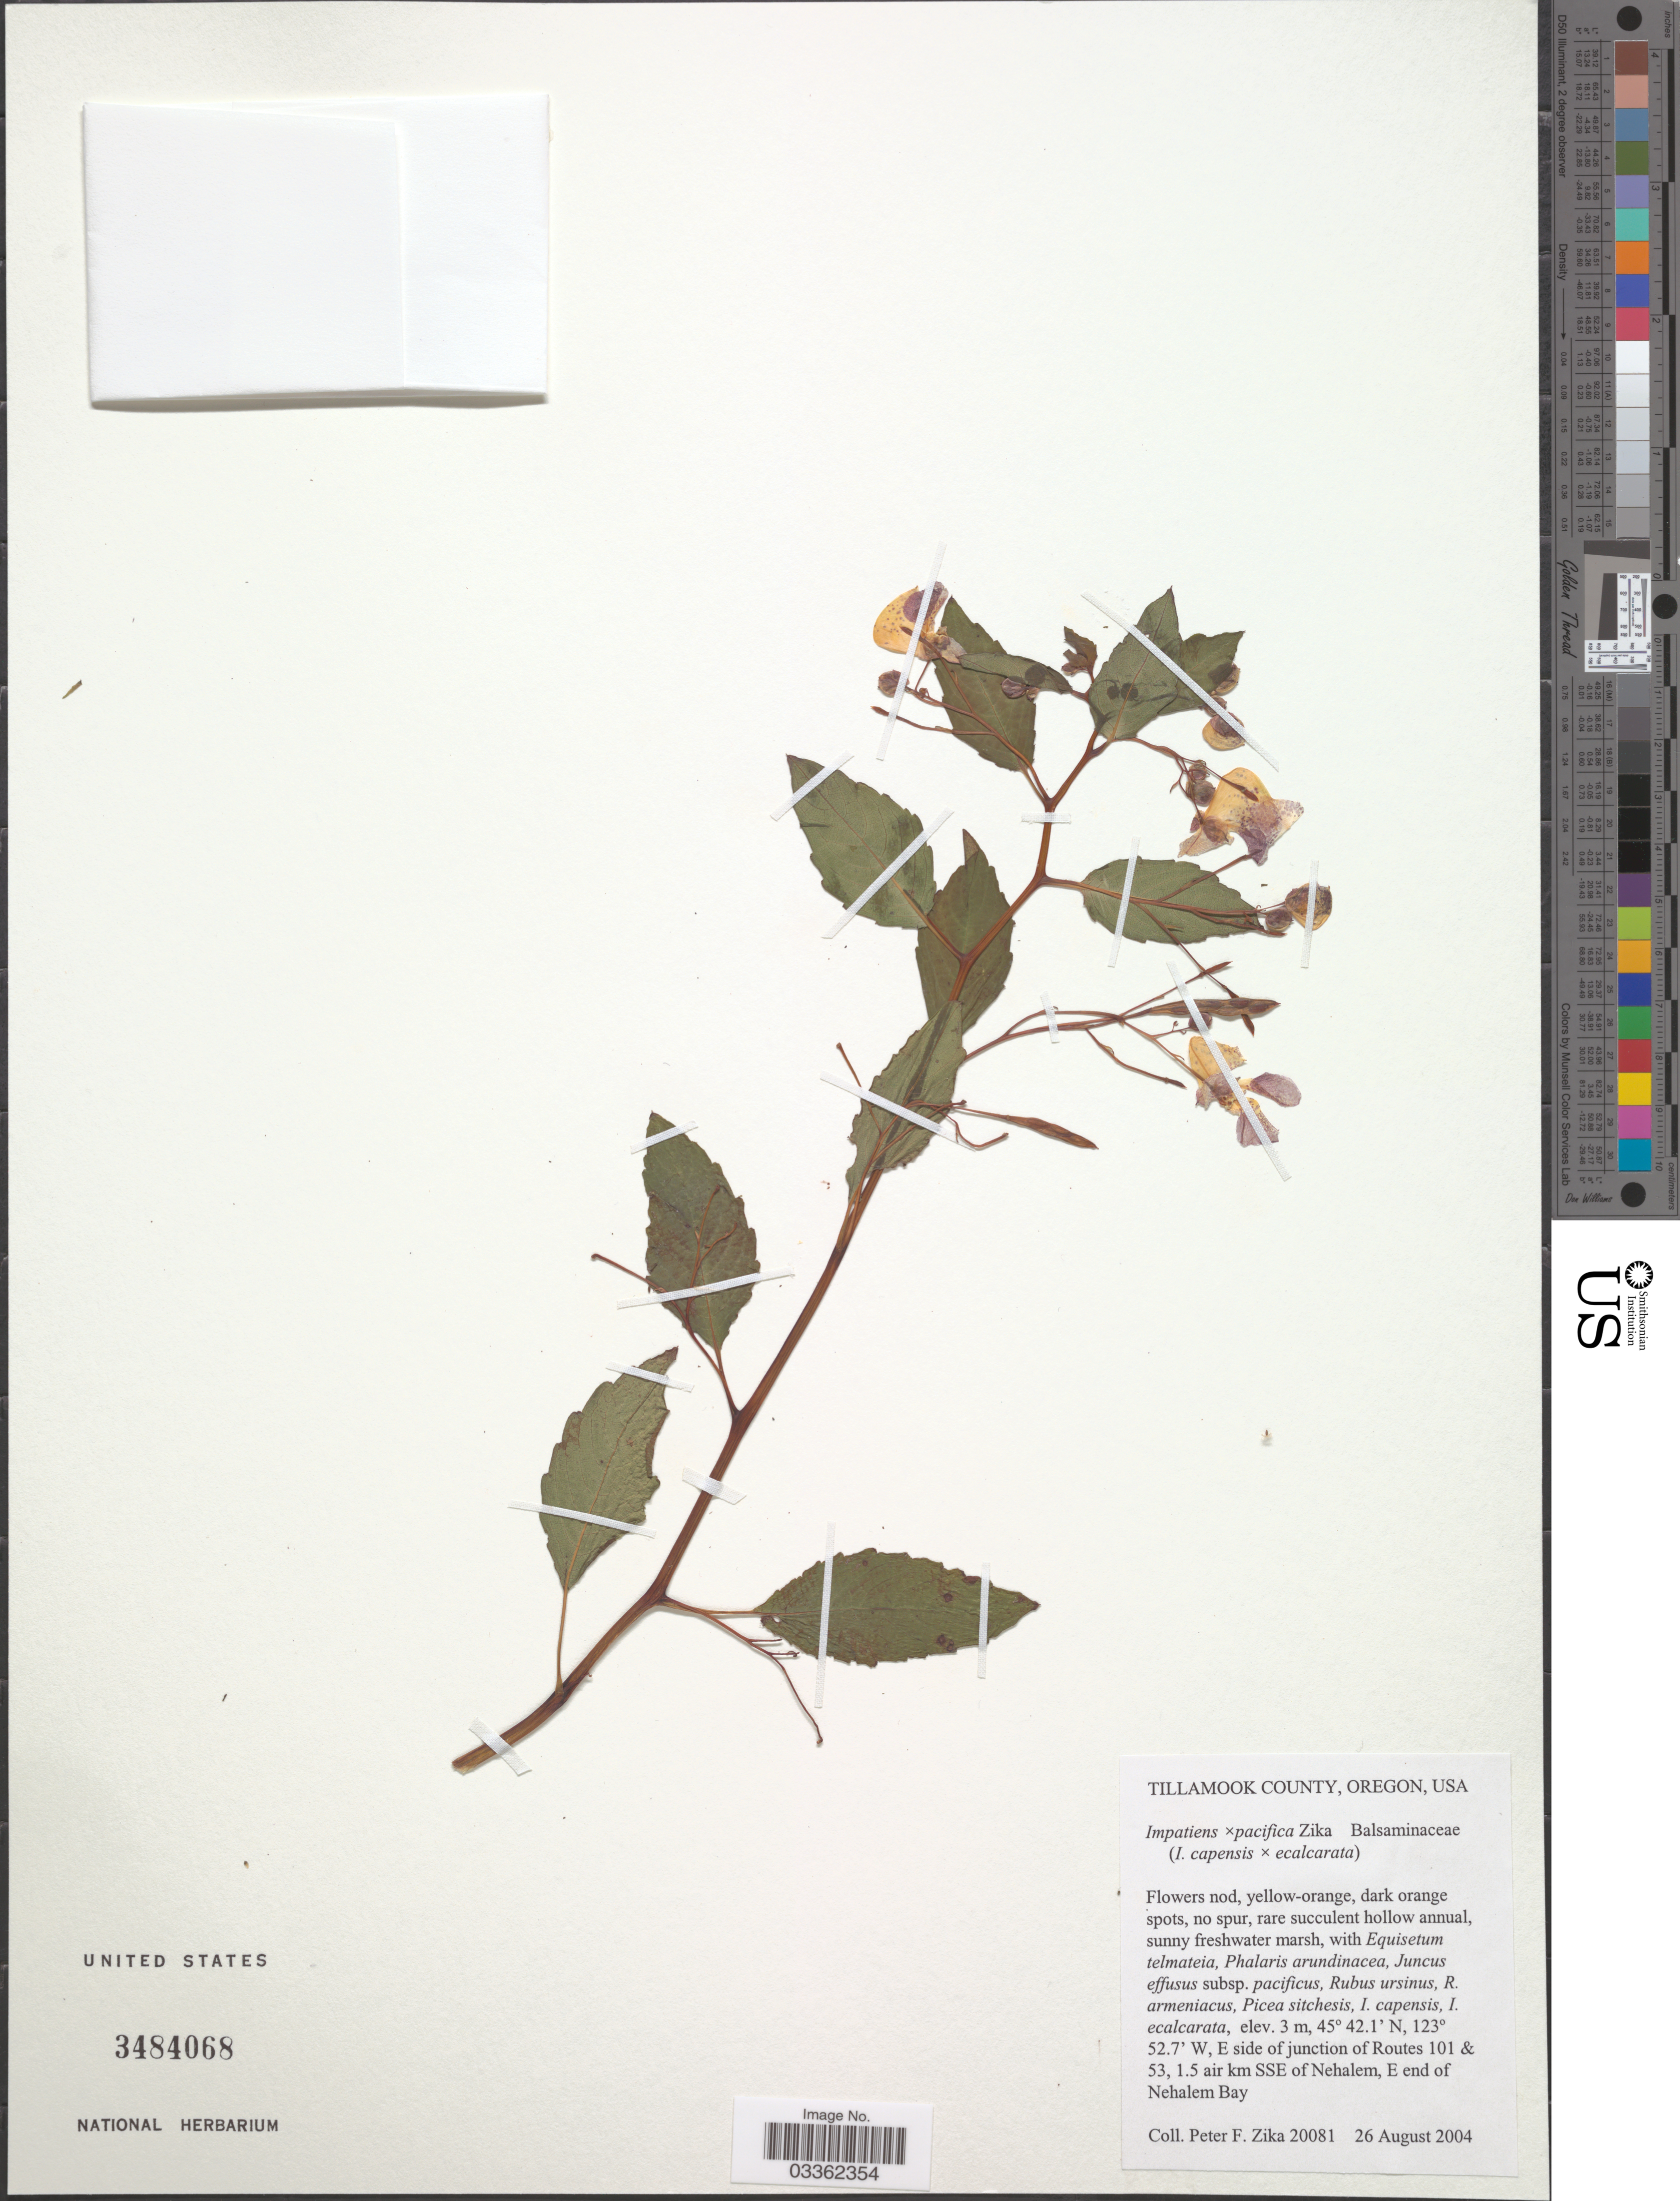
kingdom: Plantae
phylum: Tracheophyta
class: Magnoliopsida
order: Ericales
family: Balsaminaceae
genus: Impatiens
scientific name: Impatiens x pacifica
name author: Zika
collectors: P. F. Zika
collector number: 20081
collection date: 2004-08-26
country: United States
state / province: Oregon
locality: Tillamook County, E side of junction of Routes 101 & 53, 1.5 air km SSE of Nehalem, E end of Nehalem Bay.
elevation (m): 3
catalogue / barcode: US 3484068